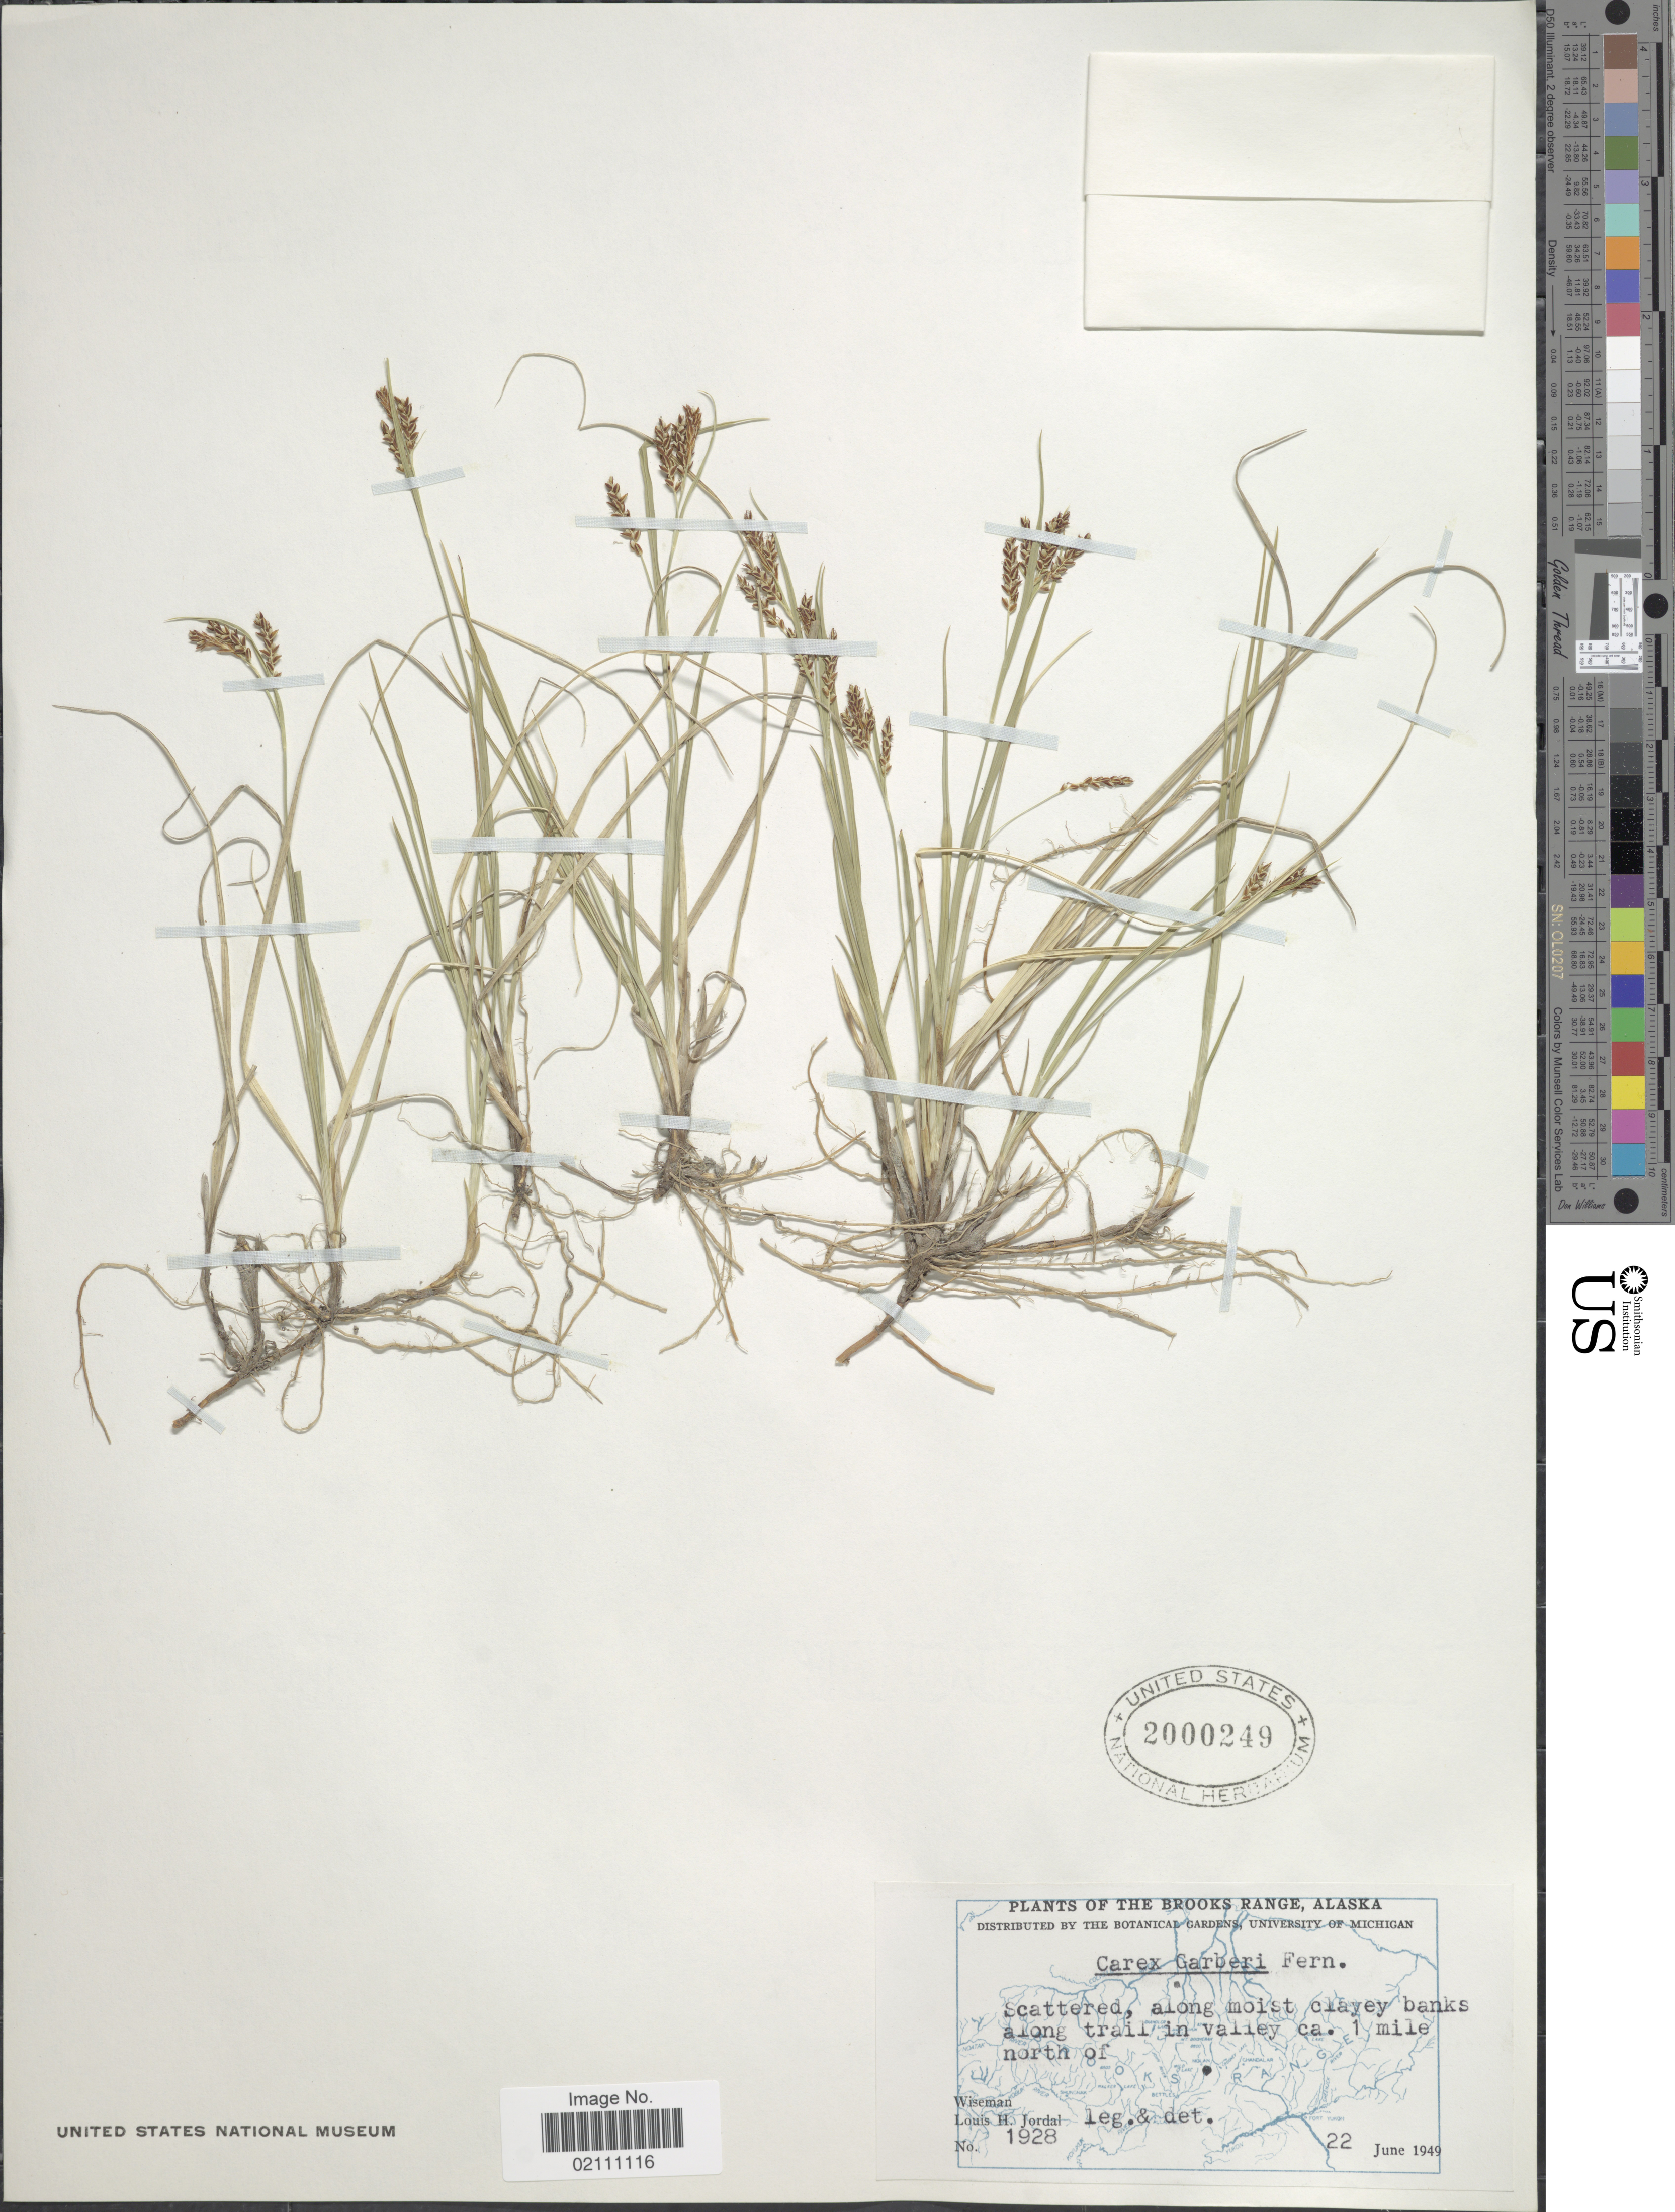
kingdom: Plantae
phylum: Tracheophyta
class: Liliopsida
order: Poales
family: Cyperaceae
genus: Carex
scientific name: Carex gmelinii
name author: Hook. & Arn.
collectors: L. Jordal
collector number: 1928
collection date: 1949-06-22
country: United States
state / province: Alaska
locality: The Brooks Range, Alaska, along trail in valley, 1 mile north of Wiseman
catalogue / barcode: US 2000249